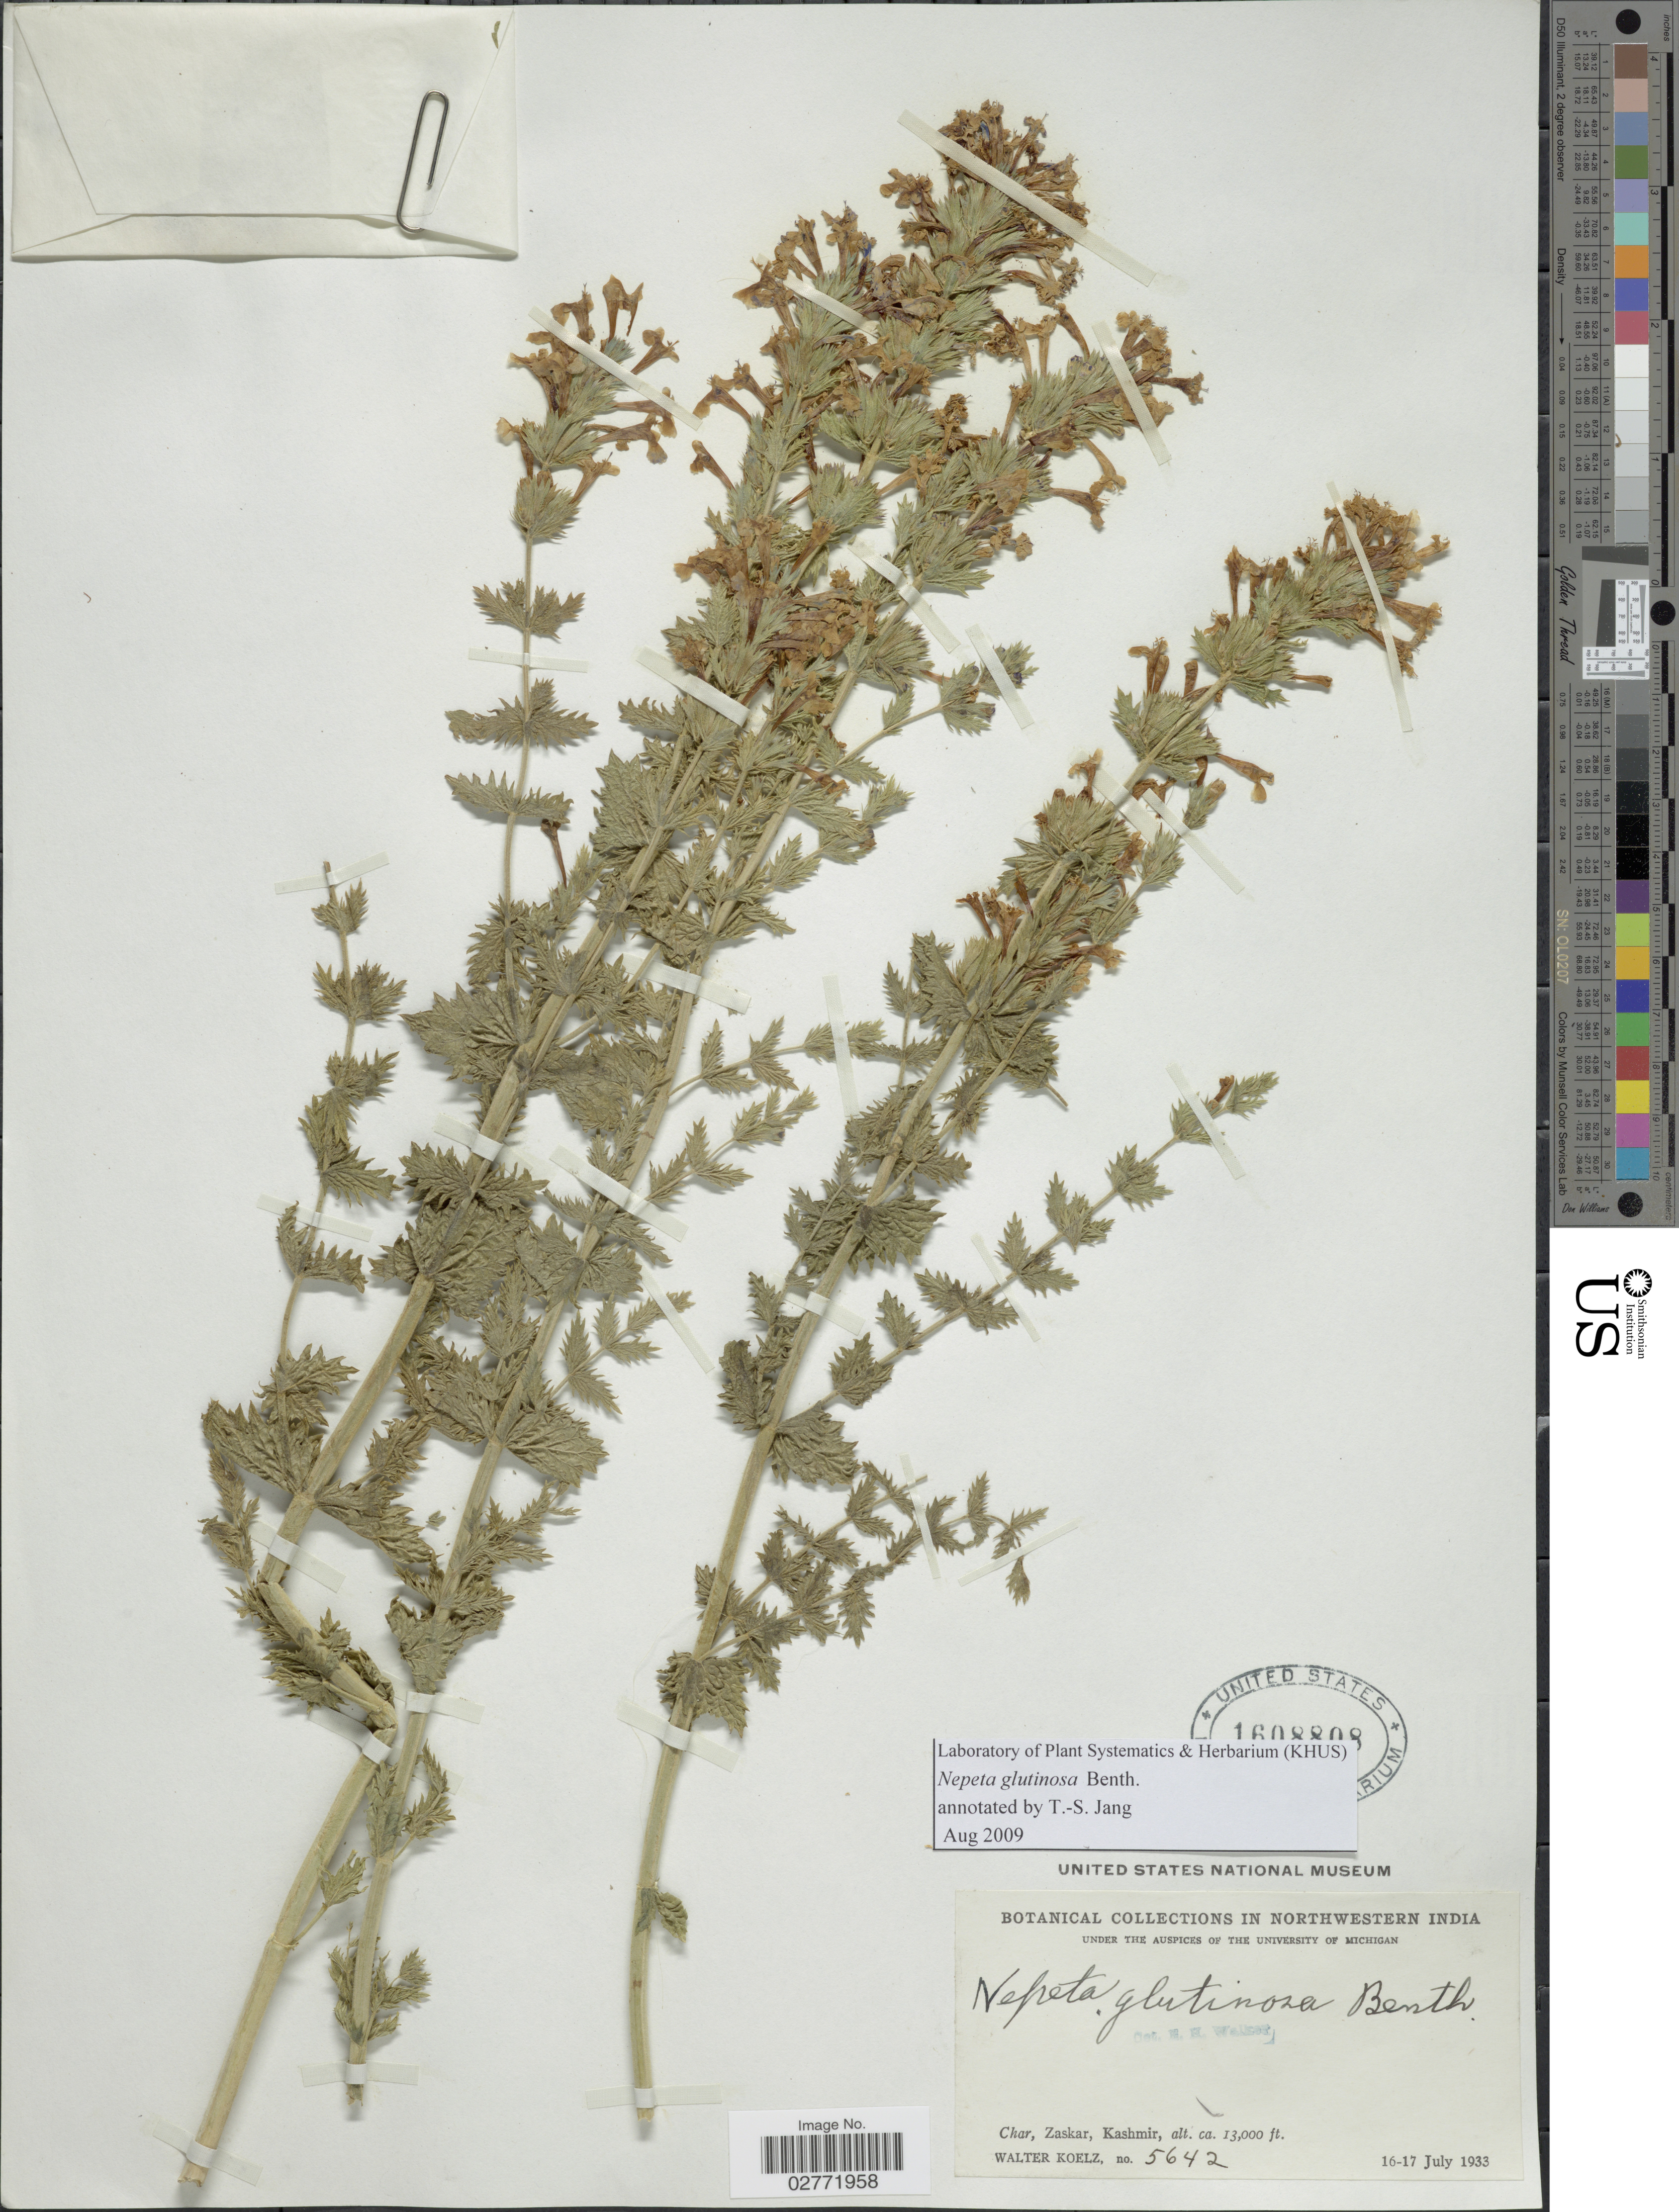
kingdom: Plantae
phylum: Tracheophyta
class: Magnoliopsida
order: Lamiales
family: Lamiaceae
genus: Nepeta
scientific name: Nepeta glutinosa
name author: Benth.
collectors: W. N. Koelz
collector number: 5642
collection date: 1933-07-16/1933-07-17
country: India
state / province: Jammu and Kashmir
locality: Northwestern India, Char, Zaskar, Kashmir.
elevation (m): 3962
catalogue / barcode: US 1608808